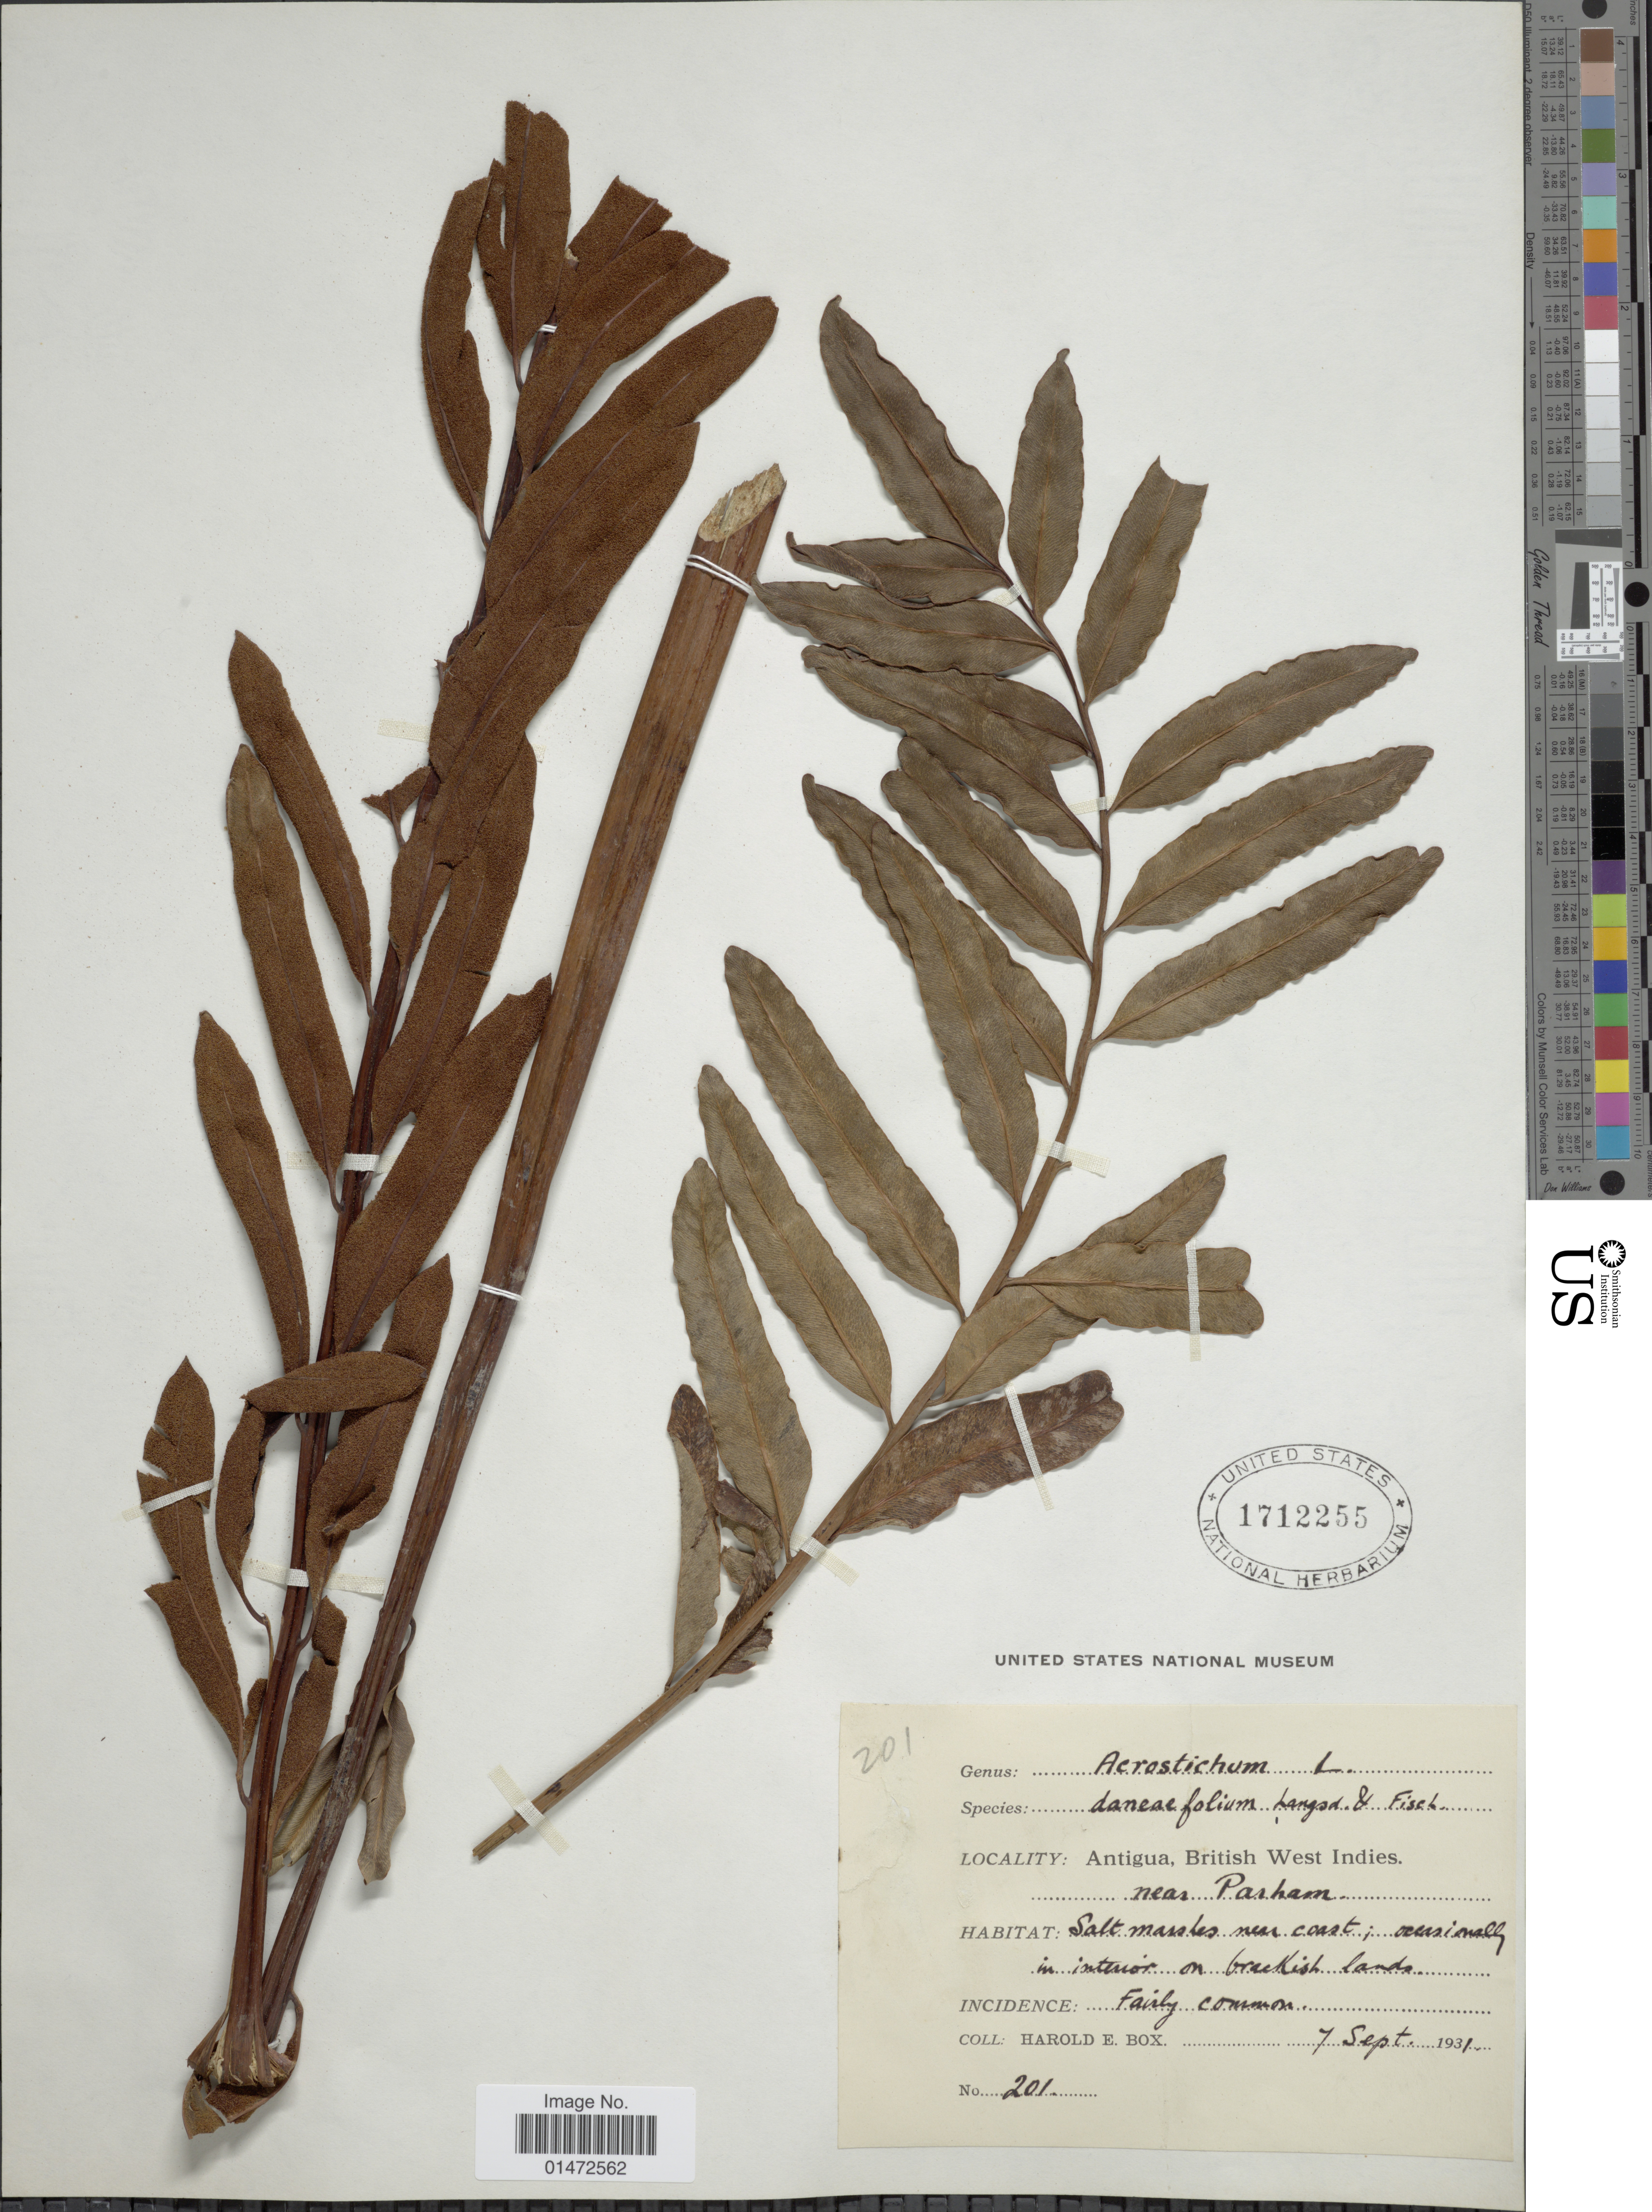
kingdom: Plantae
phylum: Tracheophyta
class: Polypodiopsida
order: Polypodiales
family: Pteridaceae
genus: Acrostichum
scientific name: Acrostichum danaeifolium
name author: Langsd. & Fisch.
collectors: H. E. Box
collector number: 201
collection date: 1931-09-07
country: Antigua and Barbuda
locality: Antigua, British West Indies. Near Parham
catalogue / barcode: US 1712255